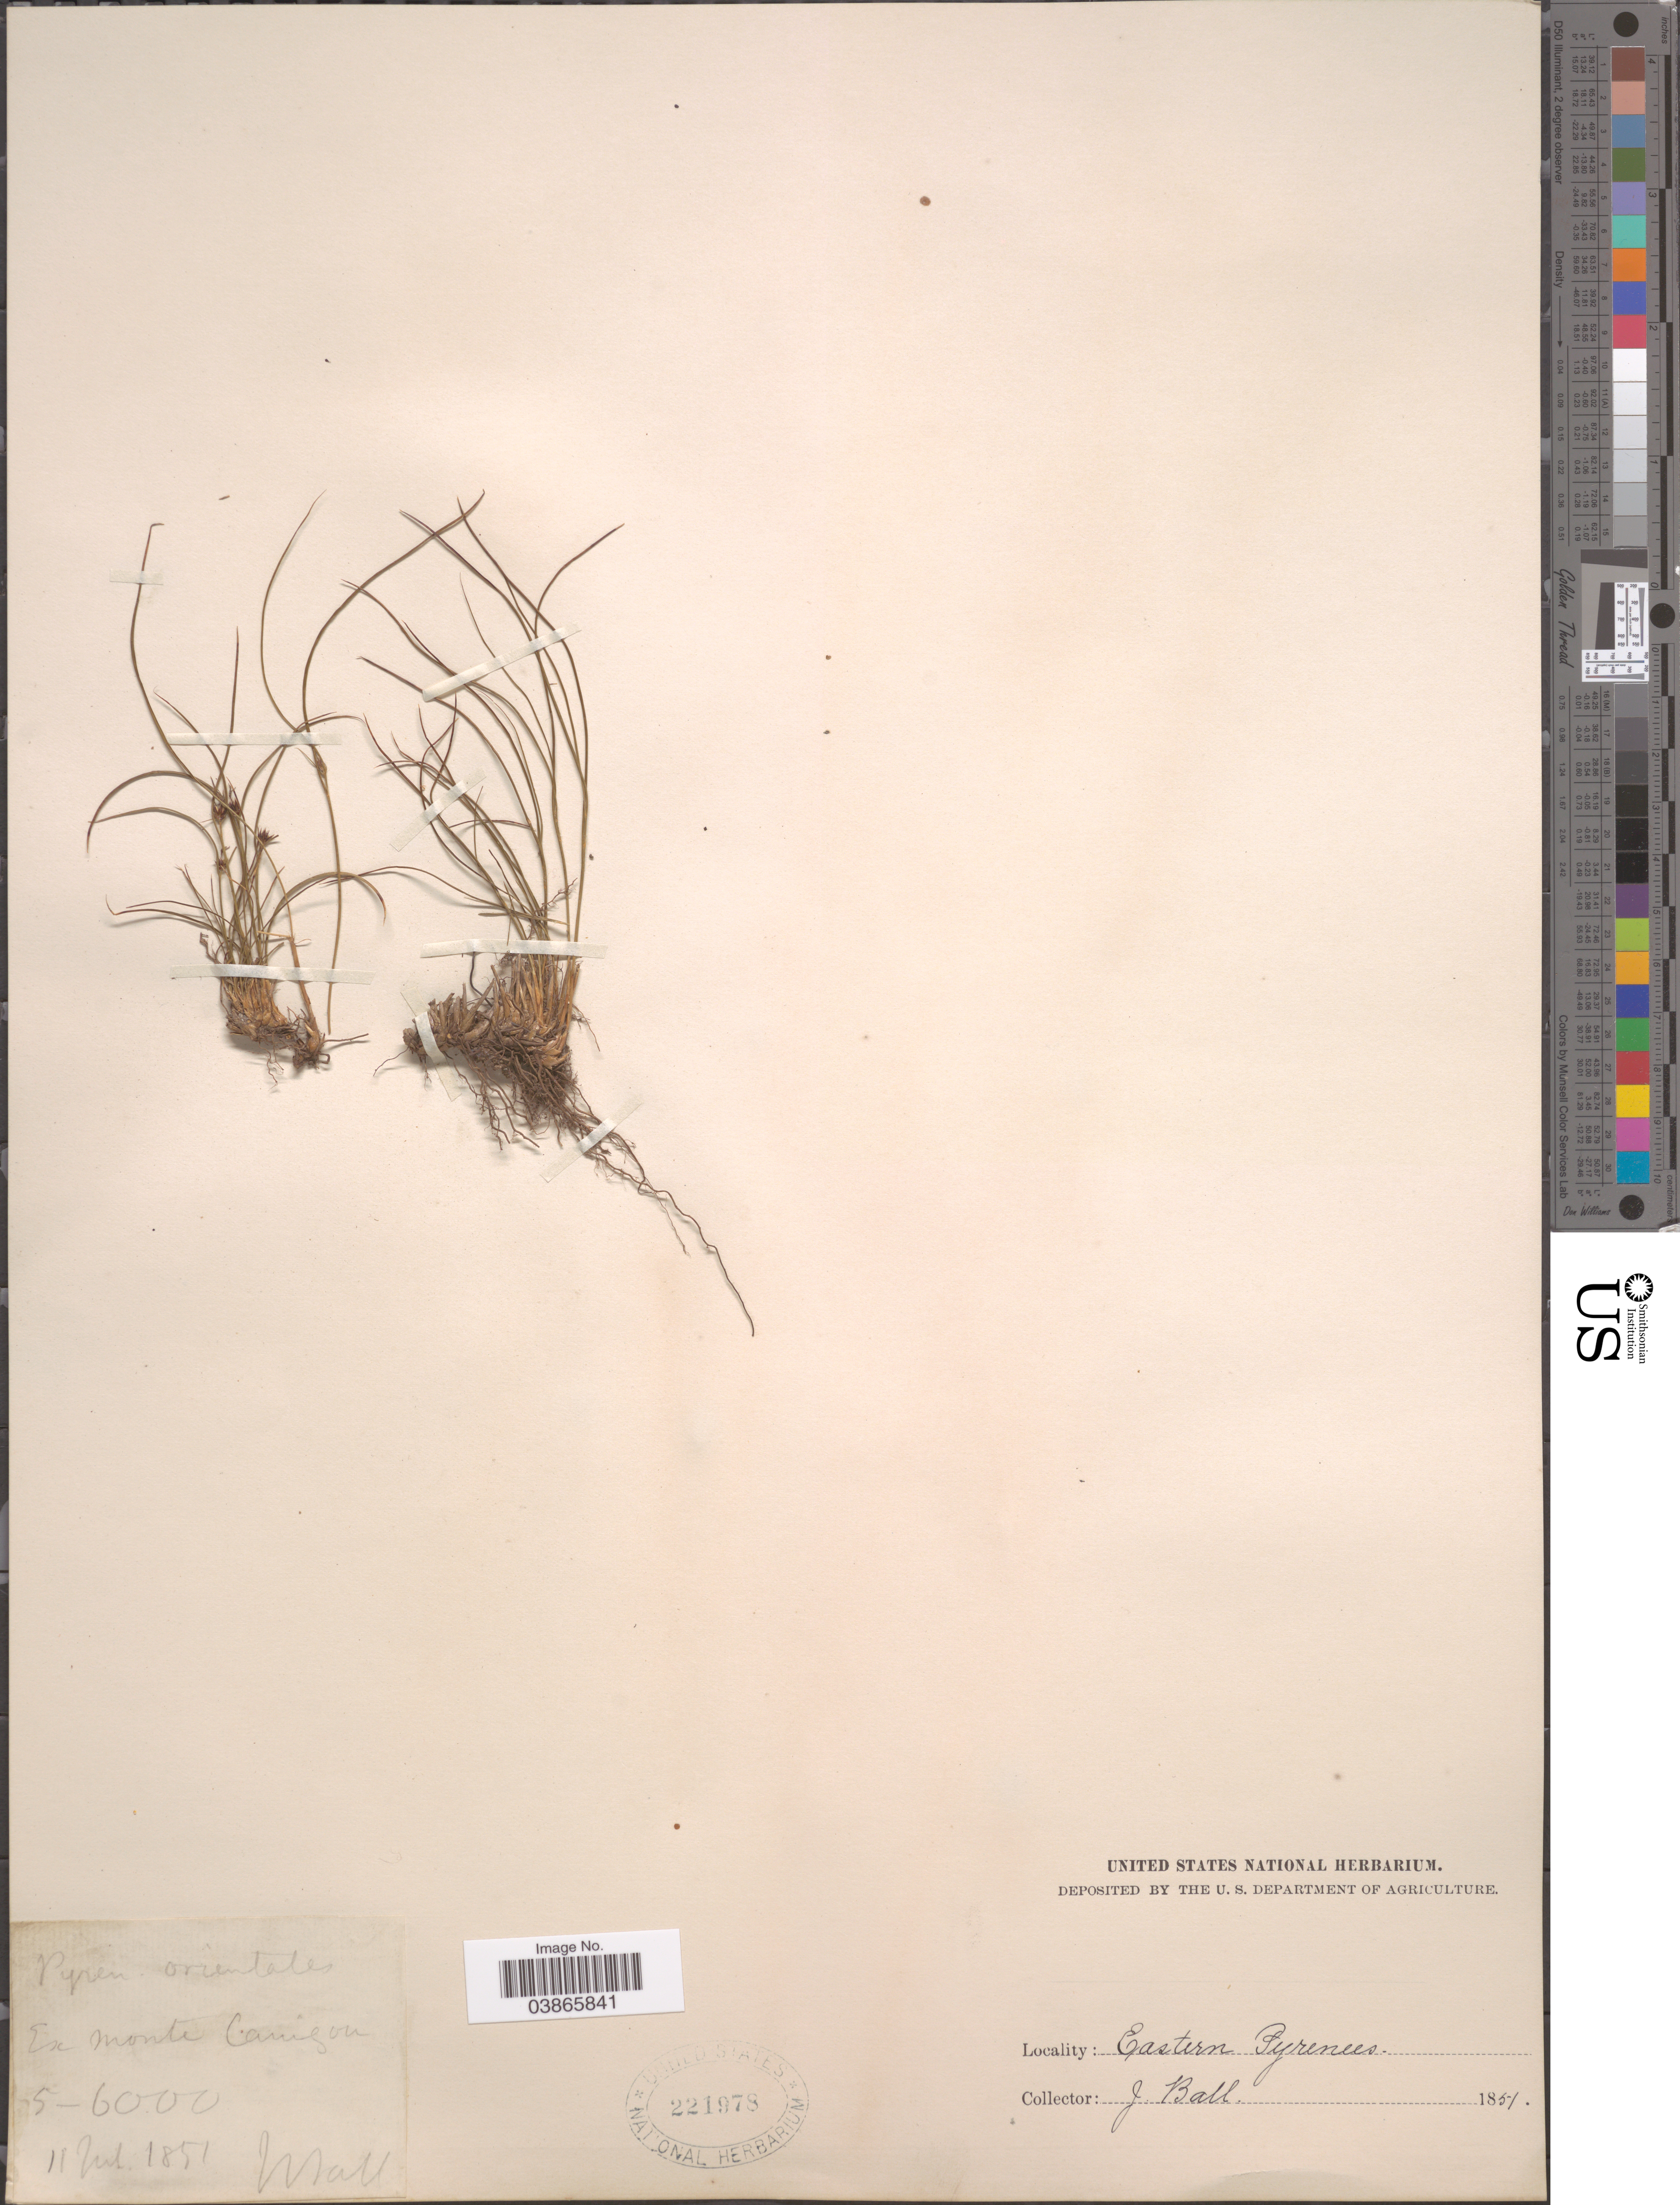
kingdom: Plantae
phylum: Tracheophyta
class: Liliopsida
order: Poales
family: Juncaceae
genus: Juncus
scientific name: Juncus sp.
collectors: J. Ball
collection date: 1851-07-11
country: France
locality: Pyren. orientales. Ex monte Canigou. Eastern Pyrenees.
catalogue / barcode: US 221978